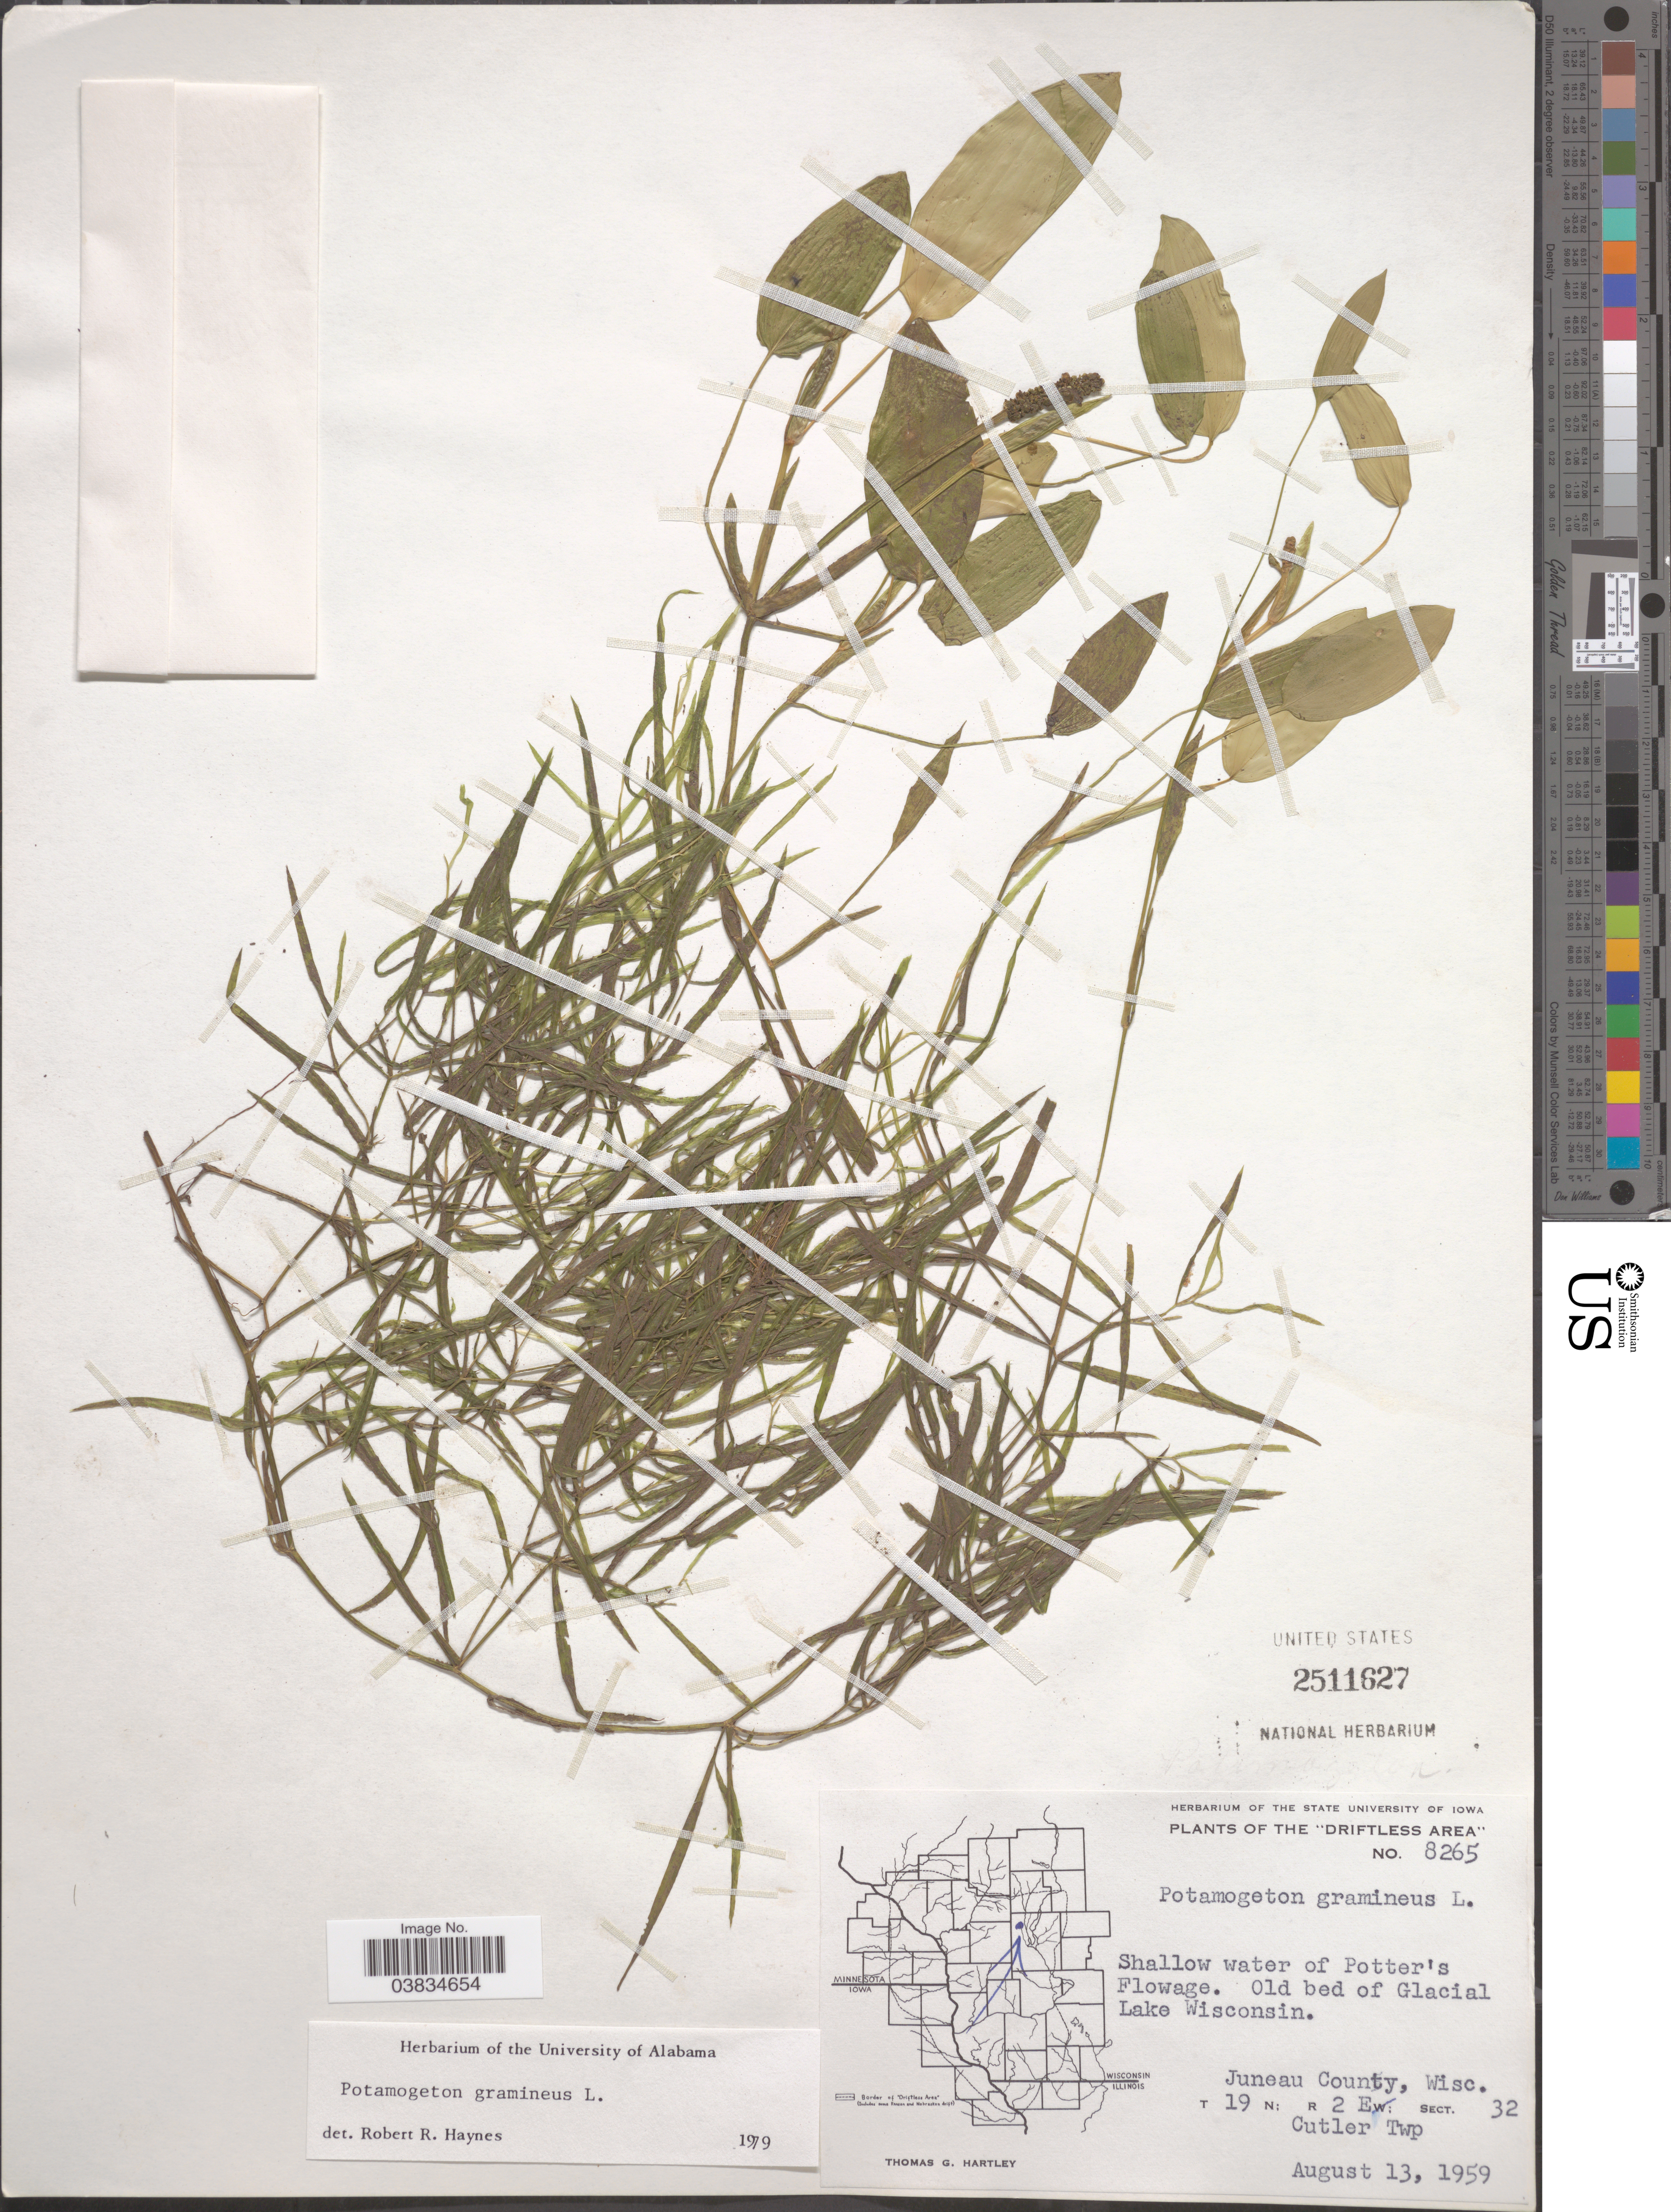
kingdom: Plantae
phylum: Tracheophyta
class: Liliopsida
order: Alismatales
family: Potamogetonaceae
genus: Potamogeton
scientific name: Potamogeton gramineus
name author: L.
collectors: T. G. Hartley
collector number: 8265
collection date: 1959-08-13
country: United States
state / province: Wisconsin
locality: The "Driftless Area".Shallow water of Potter's Flowage. Old bed of Glacial Lake Wisconsin. Juneau County. T 19 N: R 2 E Sect. 32. Cutler Twp.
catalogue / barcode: US 2511627